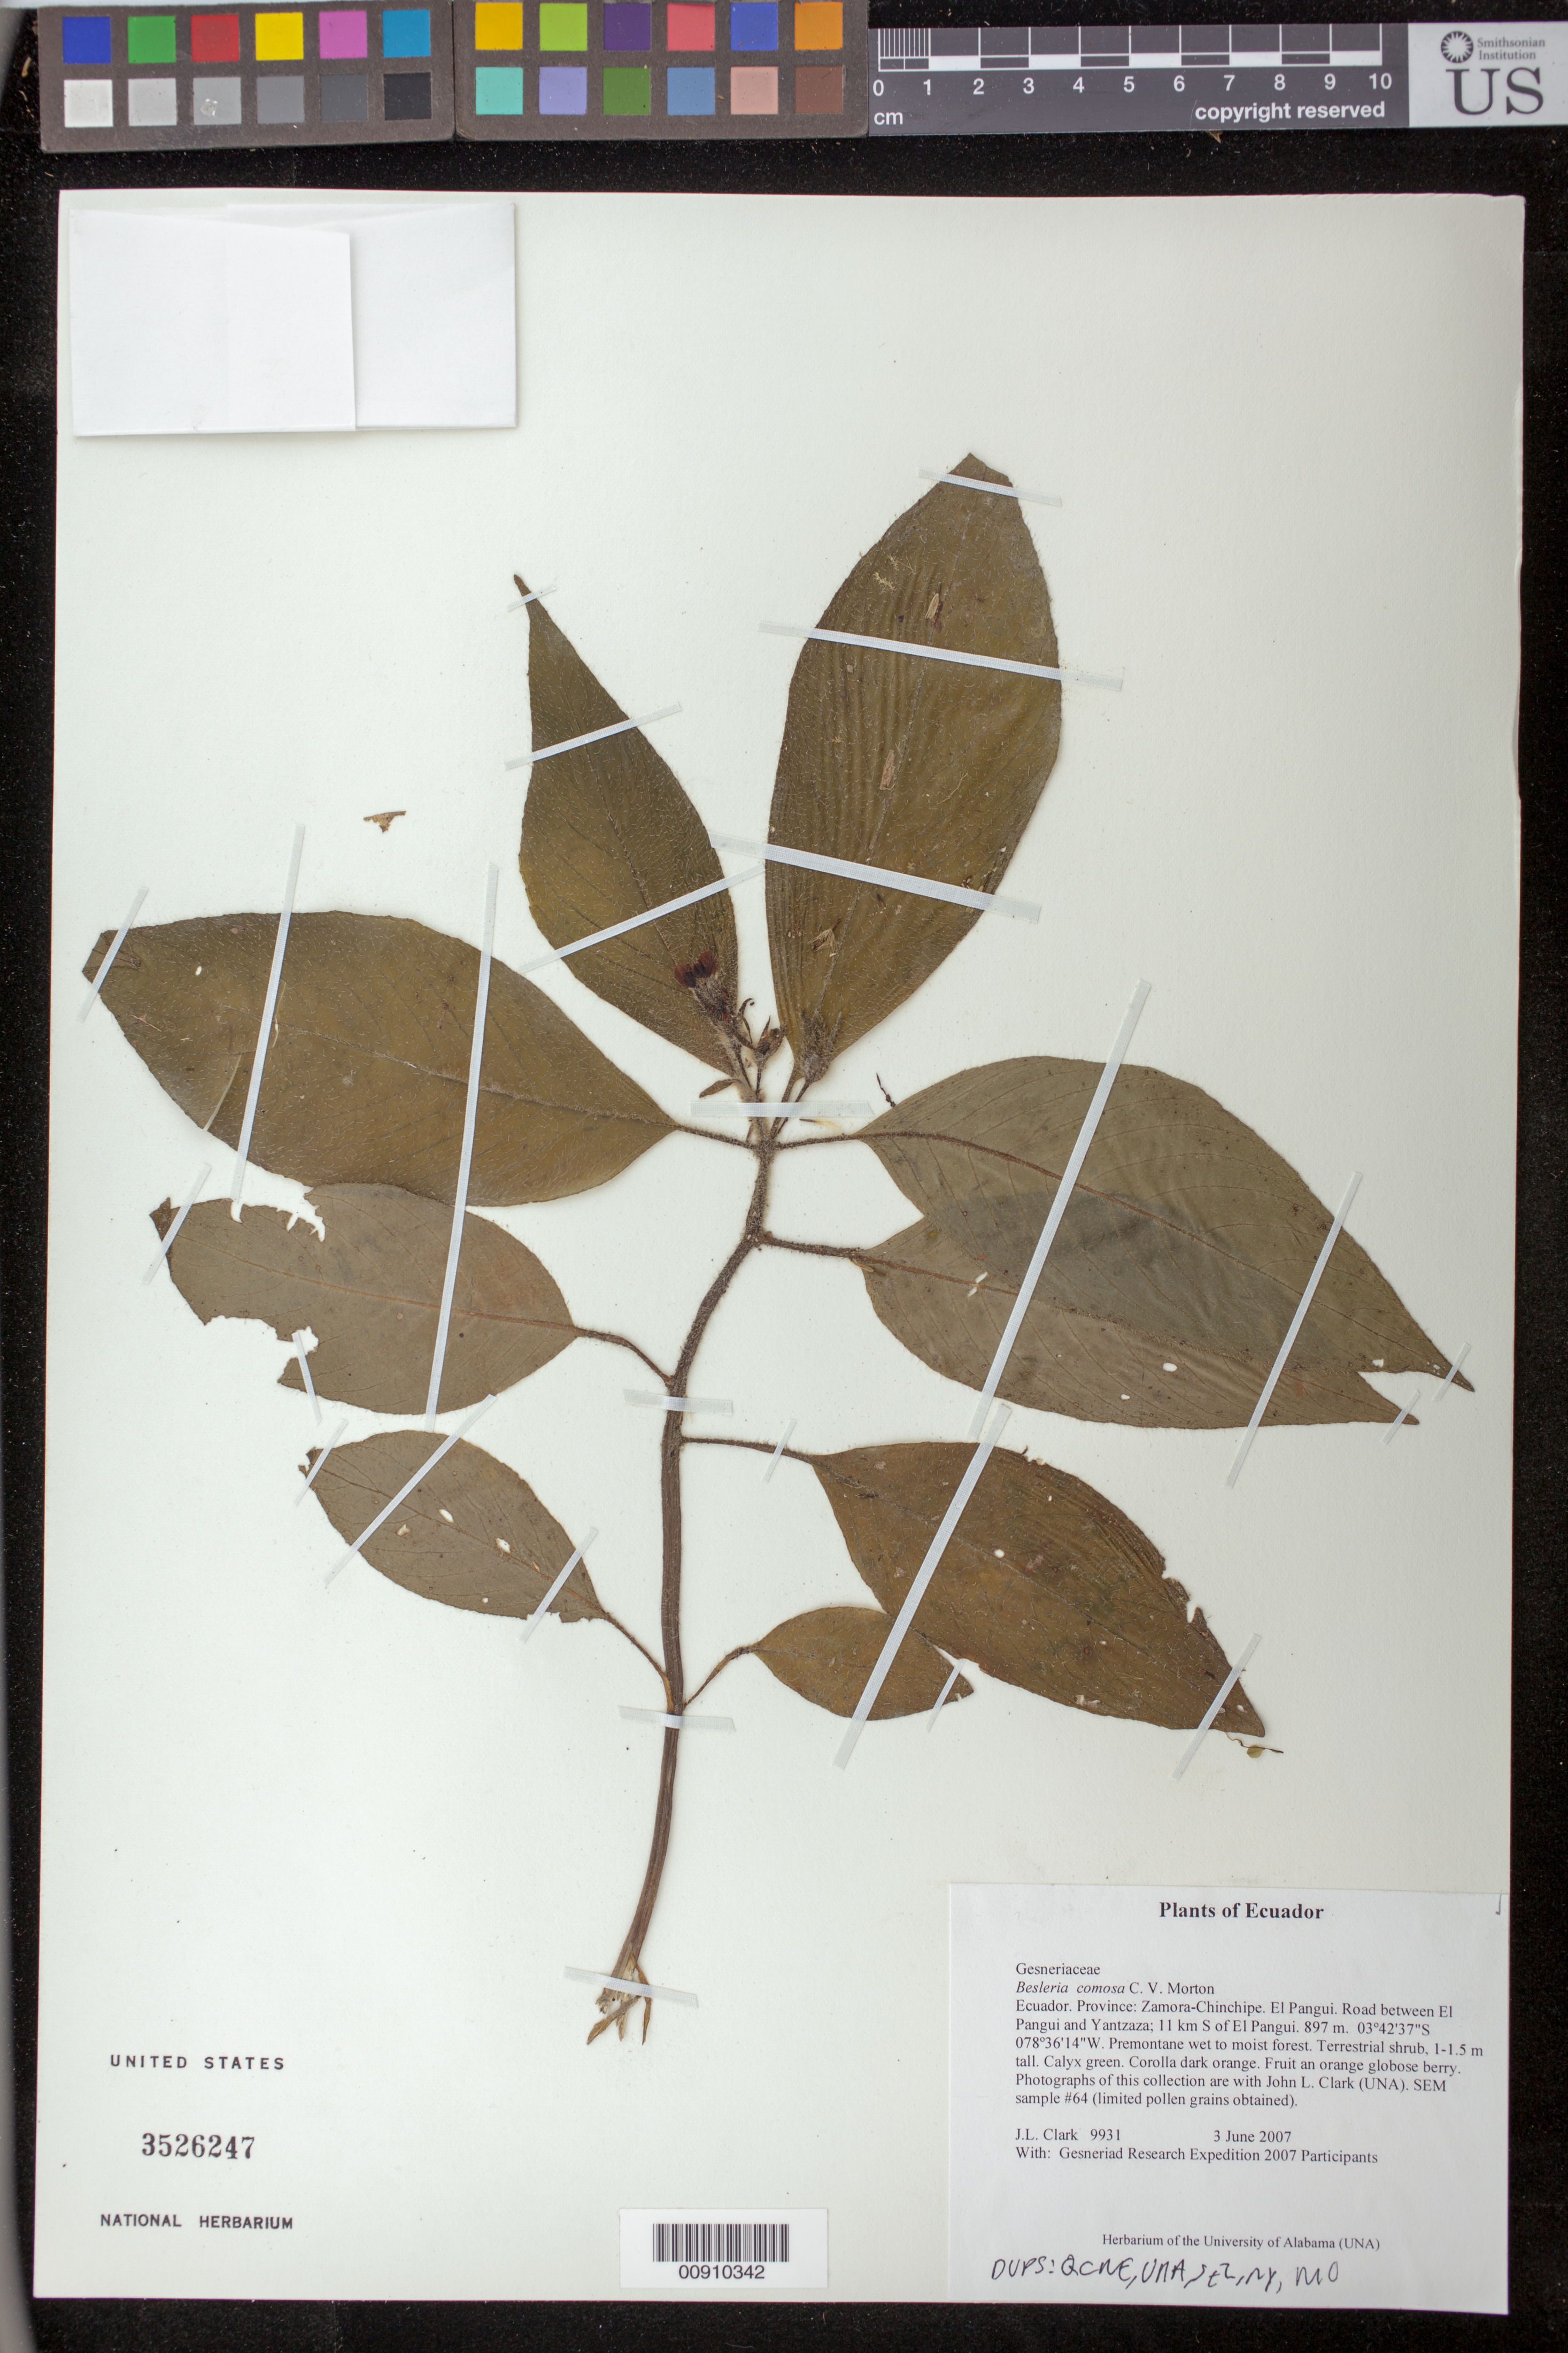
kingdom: Plantae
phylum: Tracheophyta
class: Magnoliopsida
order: Lamiales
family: Gesneriaceae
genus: Besleria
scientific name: Besleria comosa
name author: C.V. Morton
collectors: J. L. Clark & Gesneriad Research Expedition 2007 Participants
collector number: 9931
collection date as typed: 03 Jun 2007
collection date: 2007-06-03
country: Ecuador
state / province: Zamora-Chinchipe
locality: El Pangui. Road between El Pangui and Yantzaza; 11 km S of El Pangui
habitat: Premontane wet to moist forest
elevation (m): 897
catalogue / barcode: US 3526247